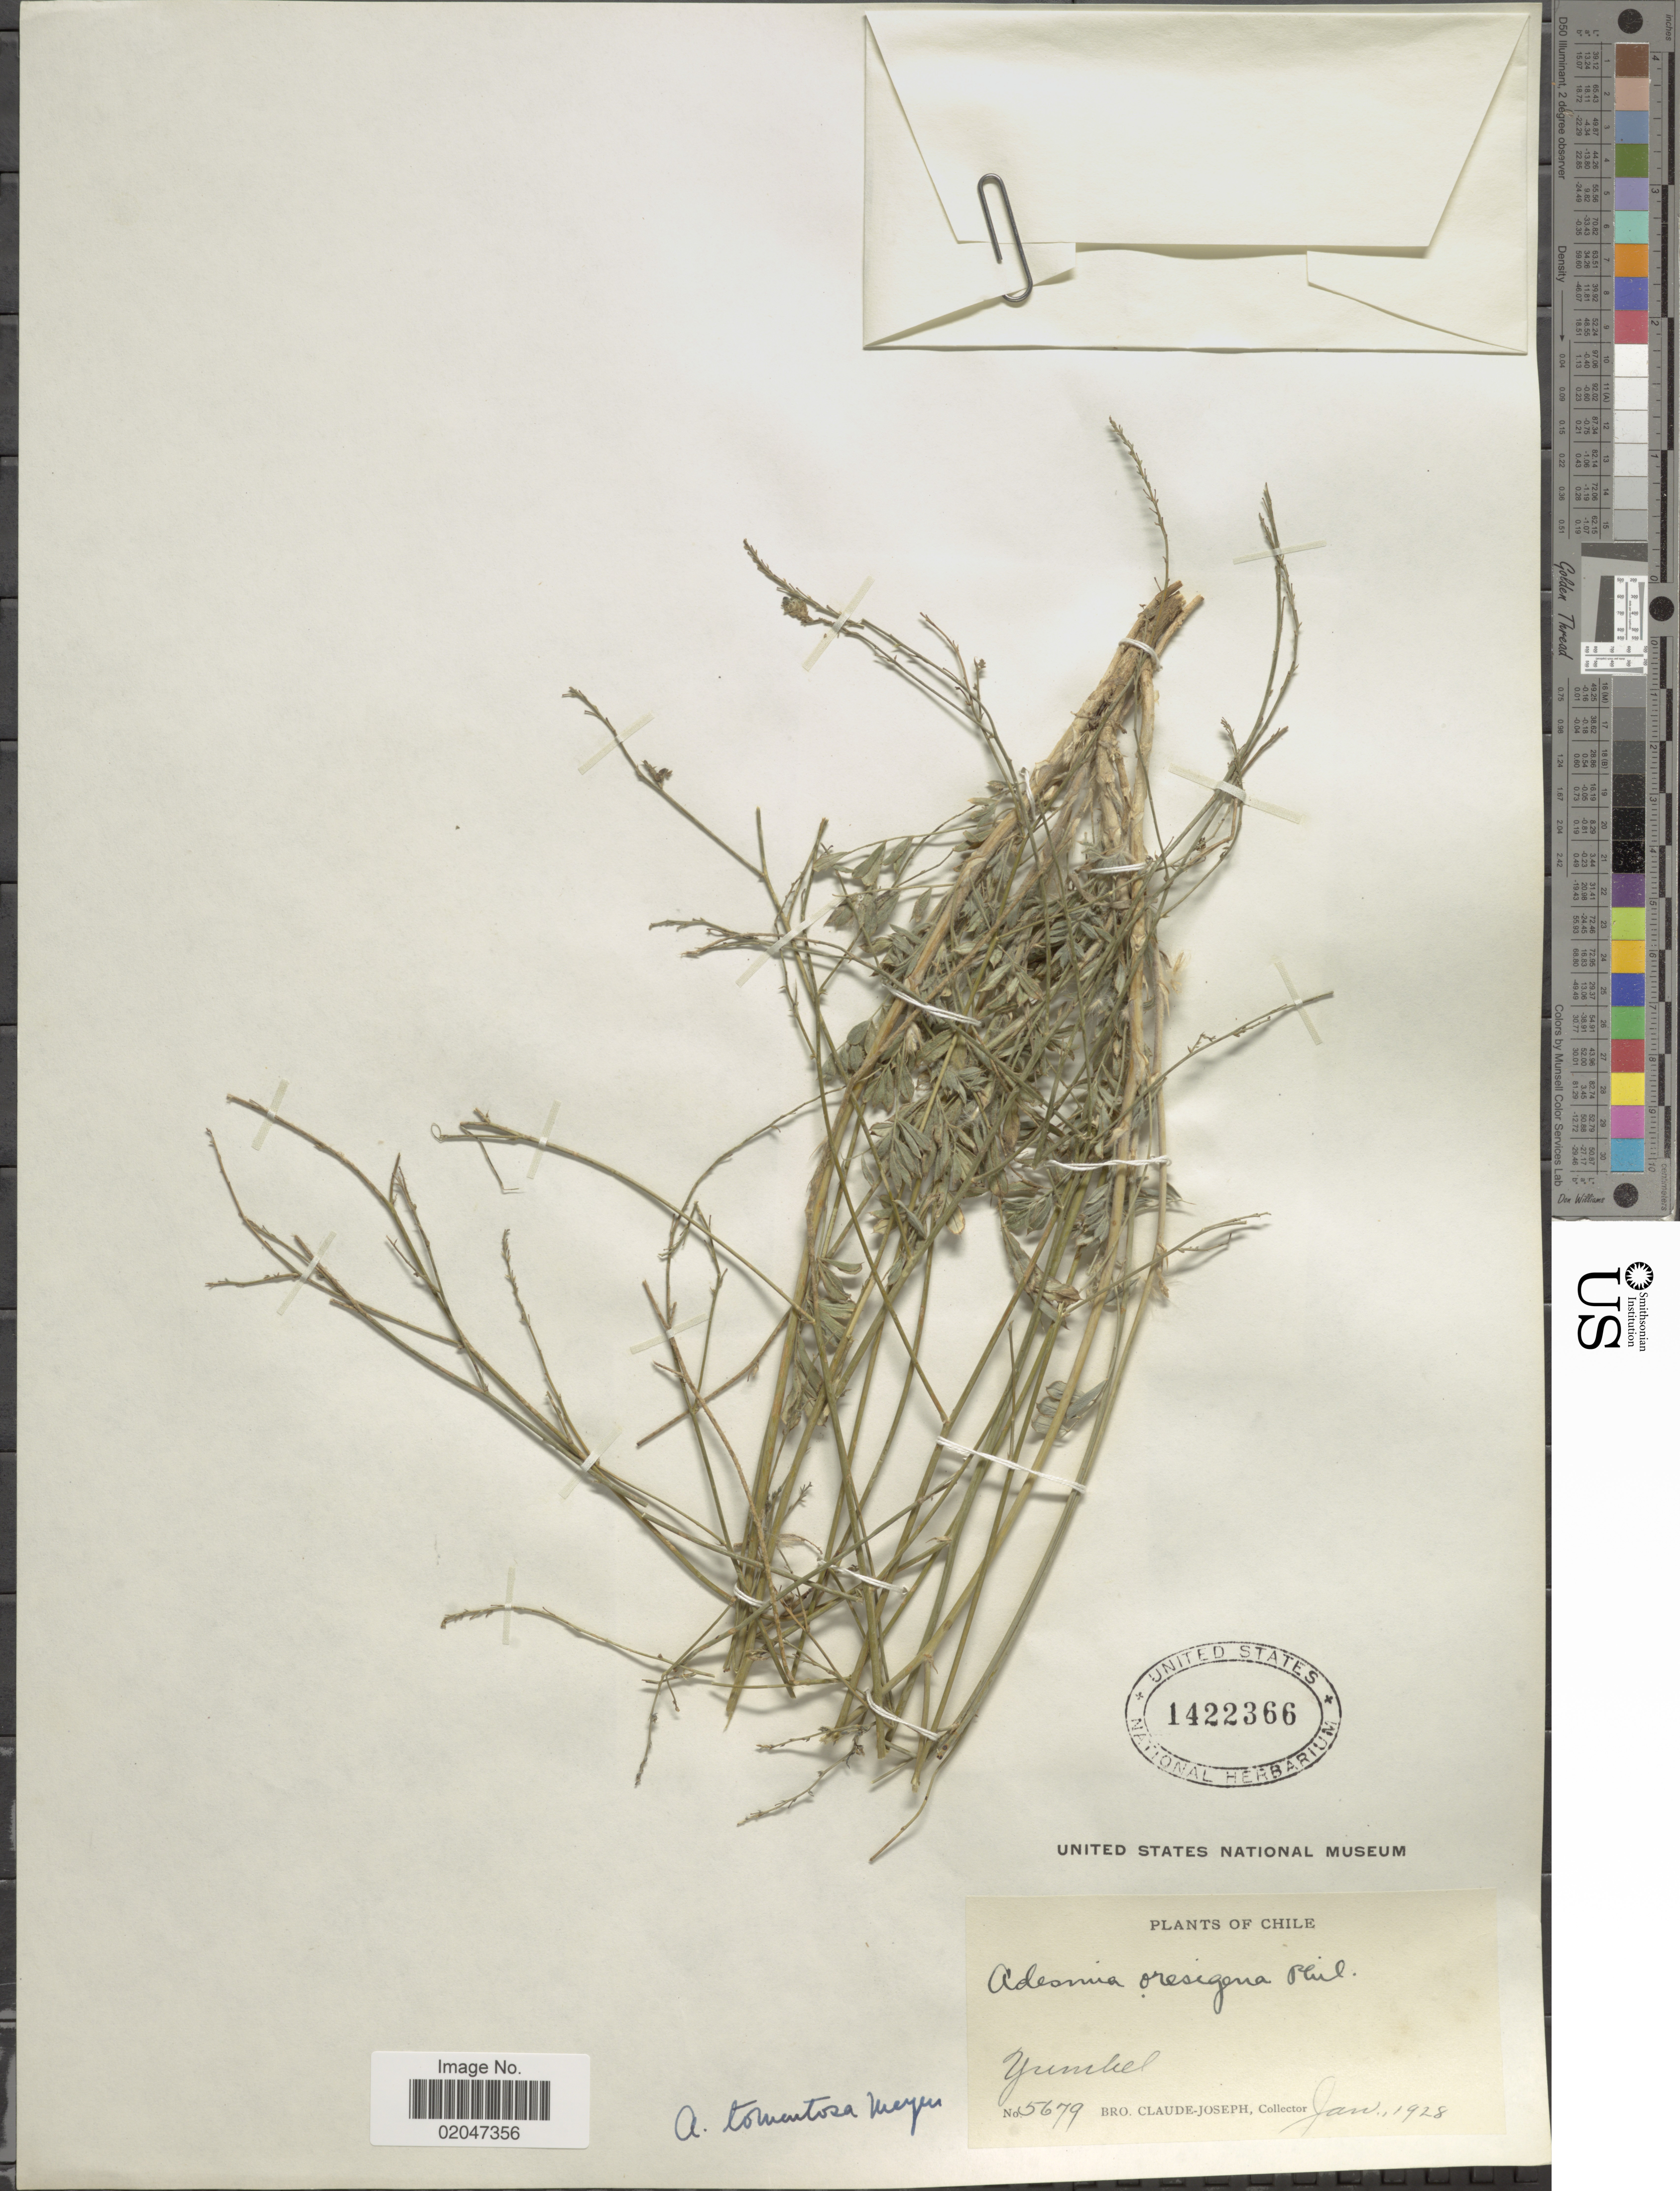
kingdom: Plantae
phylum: Tracheophyta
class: Magnoliopsida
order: Fabales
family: Fabaceae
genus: Adesmia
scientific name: Adesmia tomentosa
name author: Meyen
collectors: Bro. Claude-Joseph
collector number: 5679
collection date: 1928-01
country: Chile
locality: Yumkel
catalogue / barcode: US 1422366